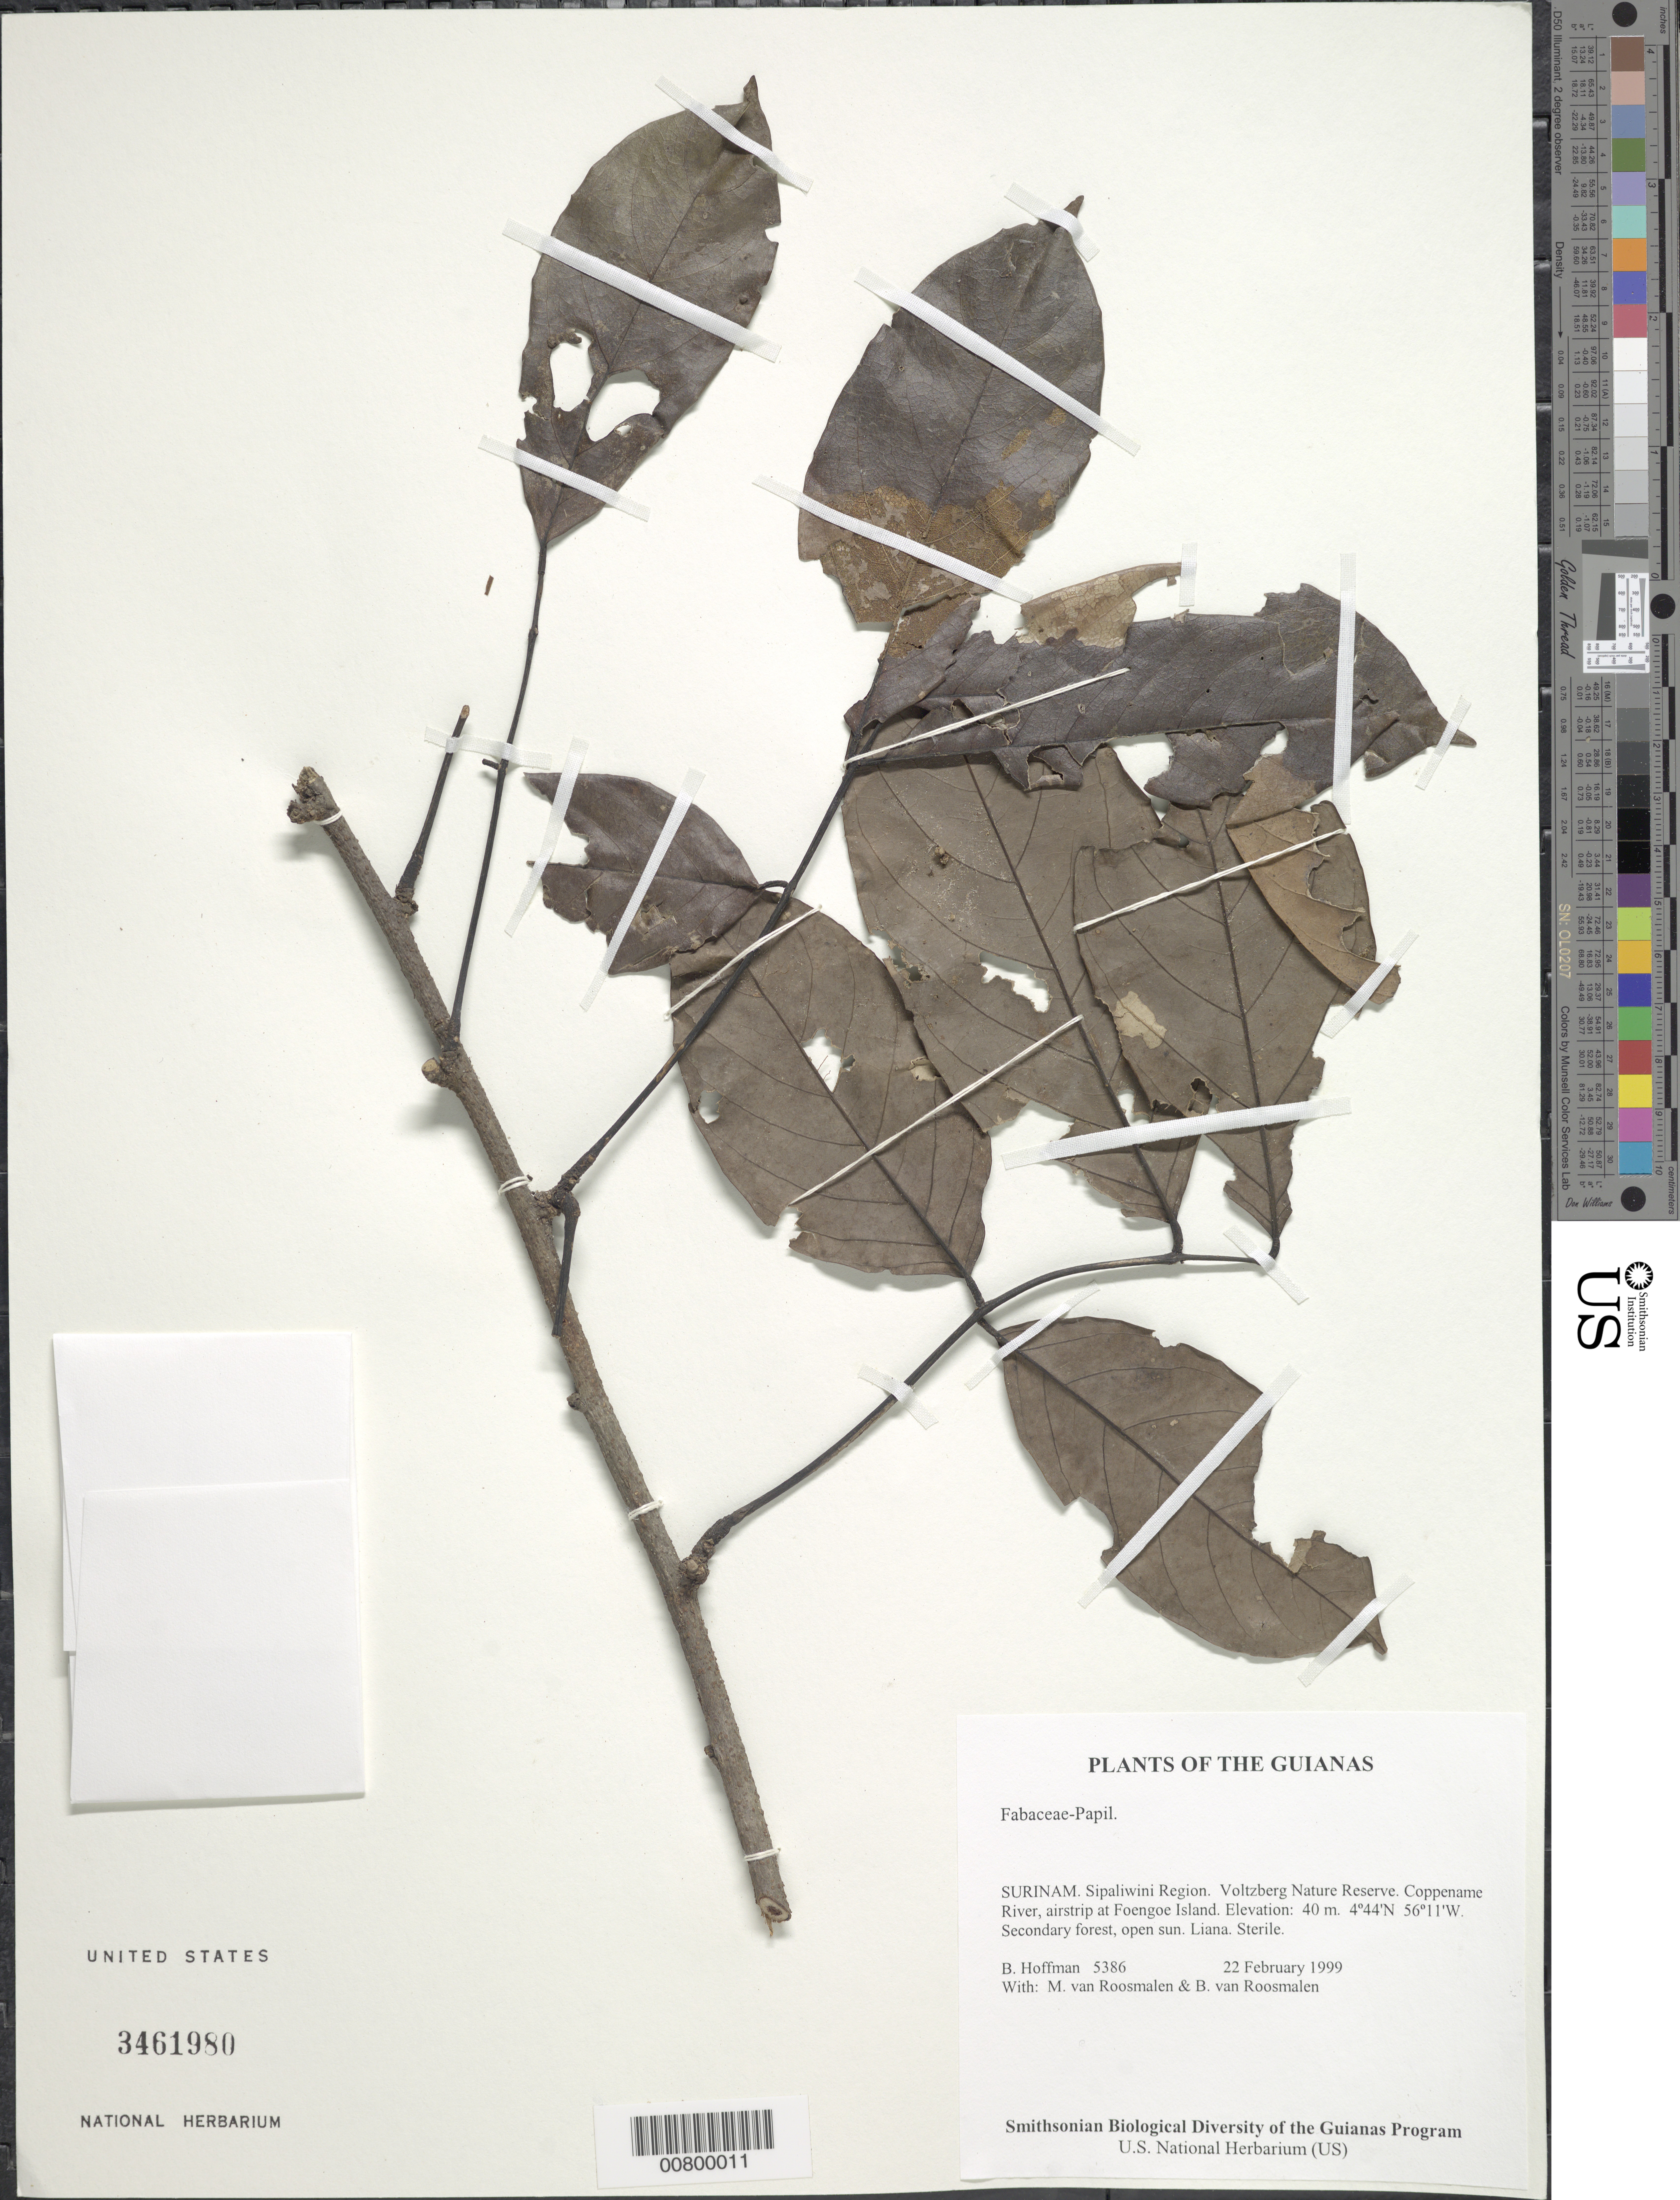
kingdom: Plantae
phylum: Tracheophyta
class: Magnoliopsida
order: Fabales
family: Fabaceae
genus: Ormosia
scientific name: Ormosia smithii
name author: Rudd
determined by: Mansano, V. F.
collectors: B. Hoffman, M. Roosmalen & B. Van Roosmalen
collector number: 5386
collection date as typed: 22 February 1999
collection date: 1999-02-22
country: Suriname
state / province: Sipaliwini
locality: Voltzberg Nature Reserve. Coppename River, airstrip at Foengoe Island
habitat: Secondary forest, open sun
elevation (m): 40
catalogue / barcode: US 3461980